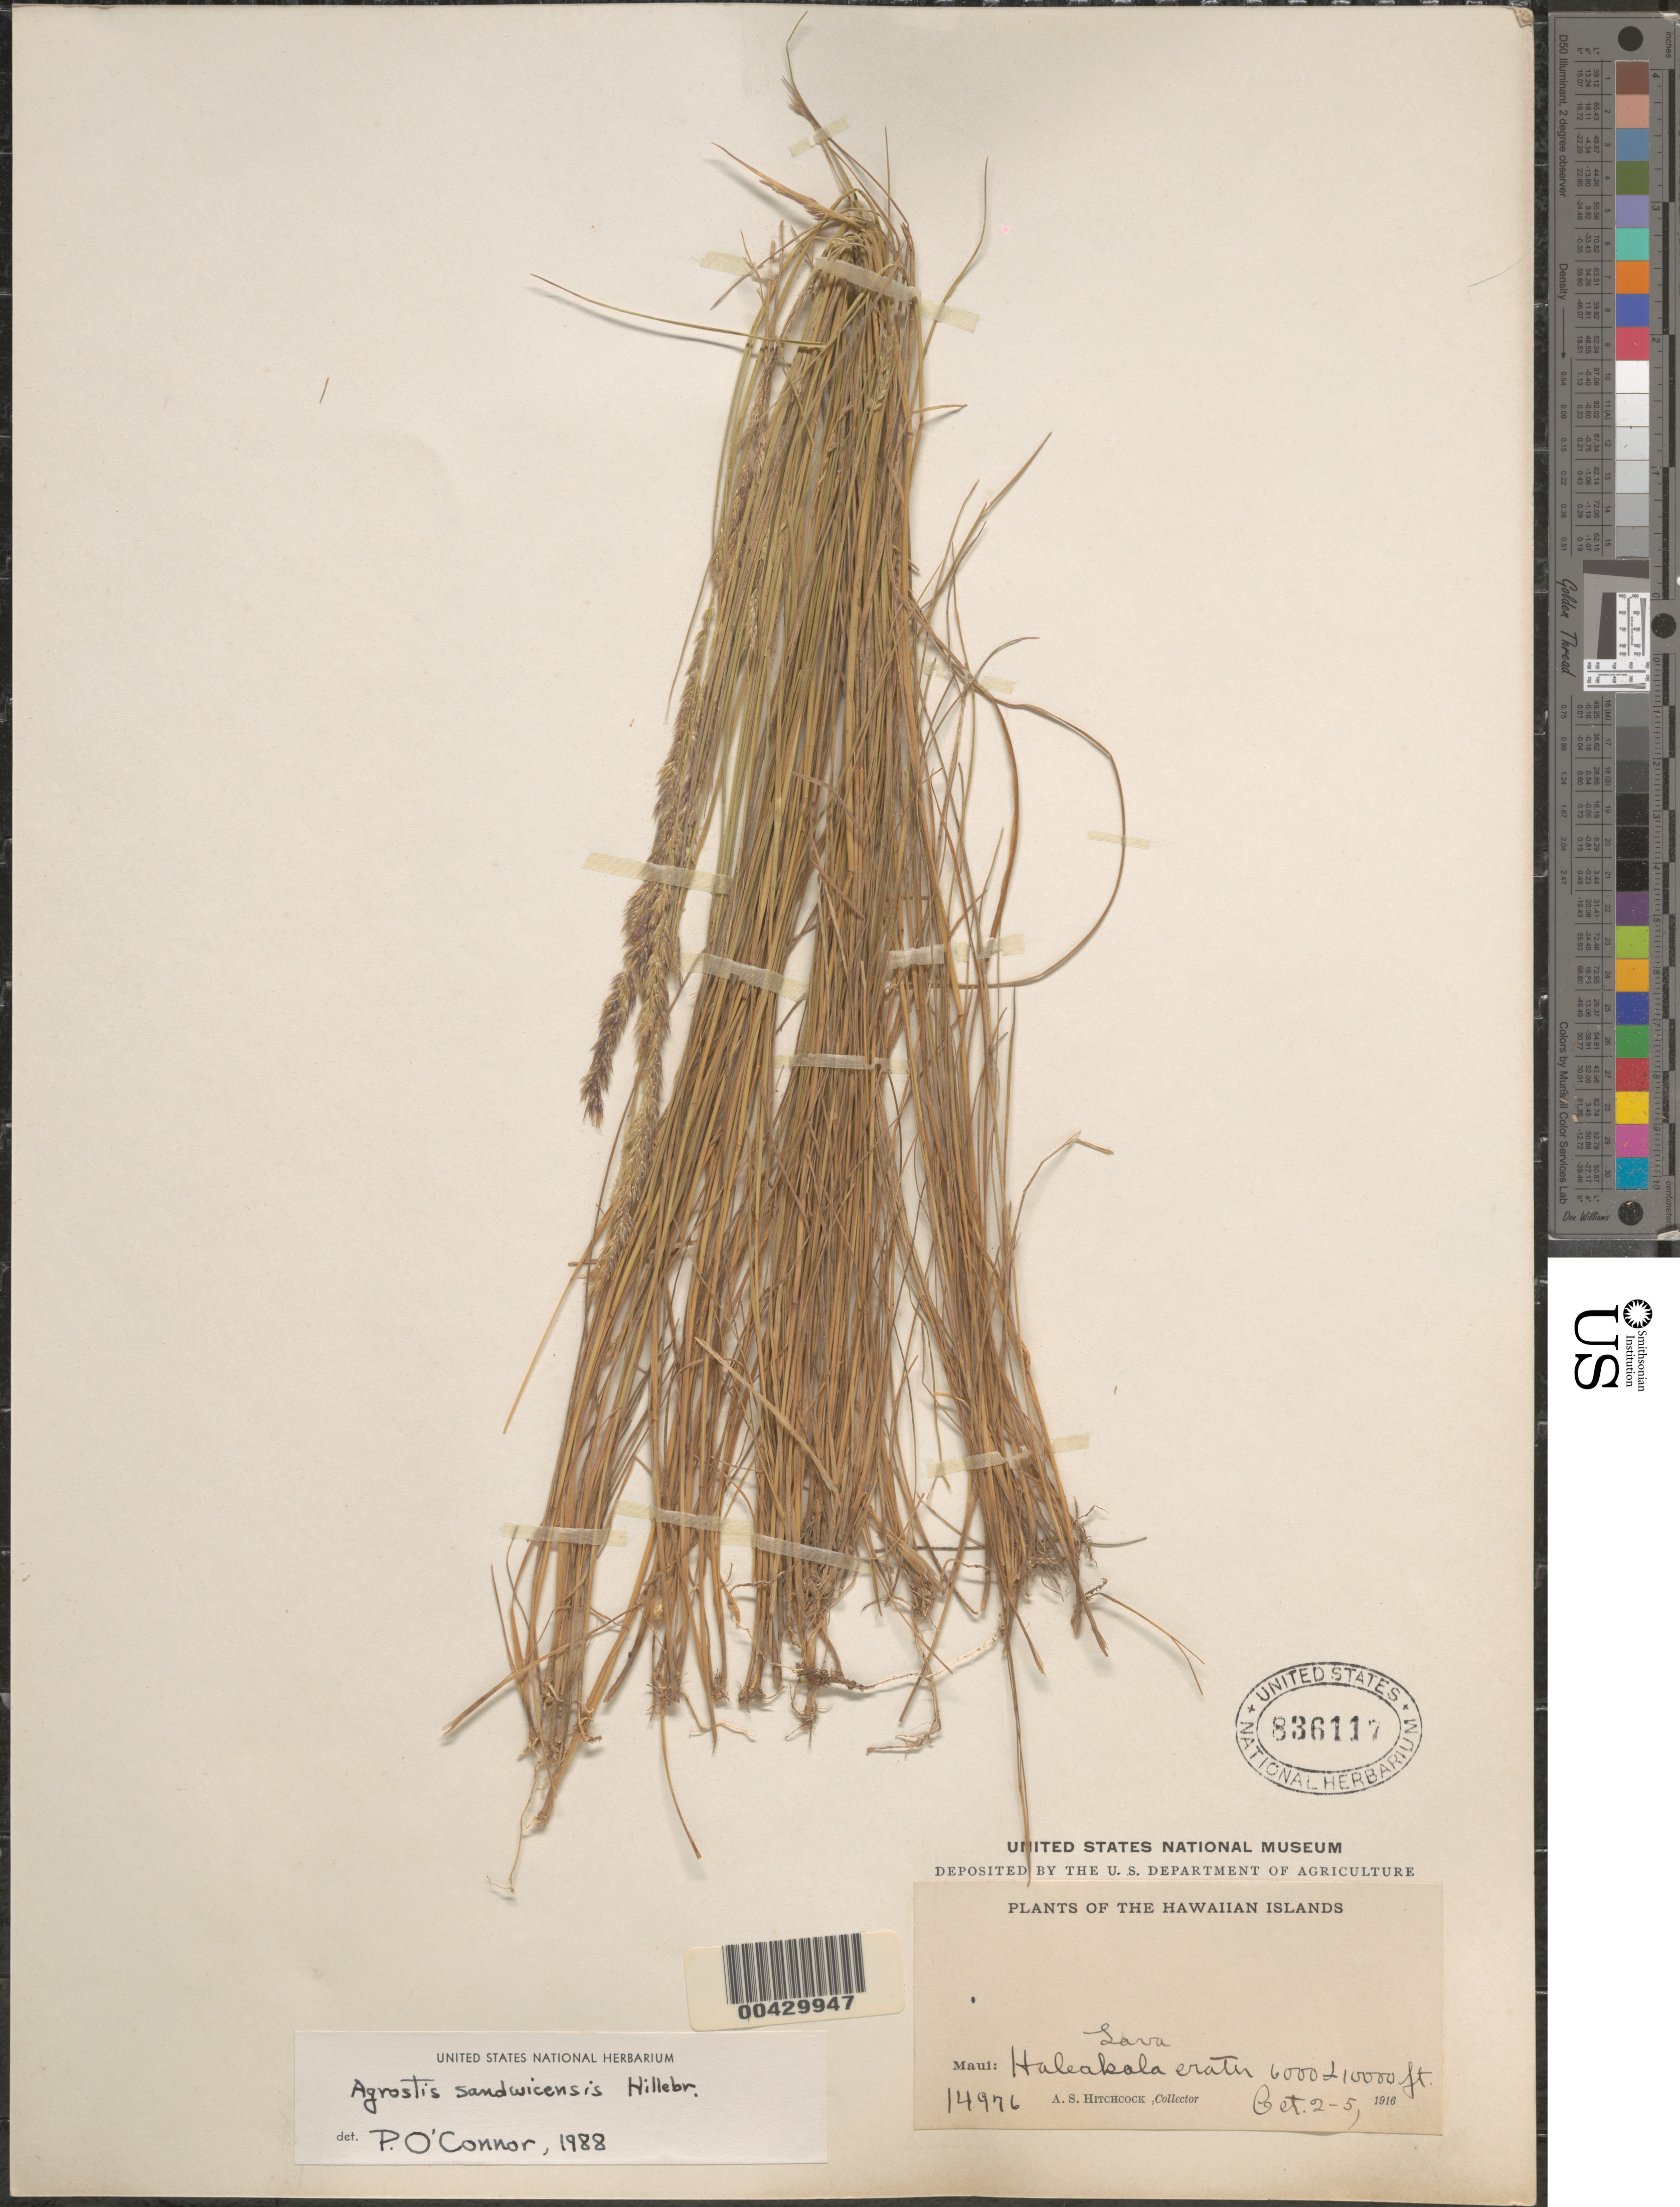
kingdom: Plantae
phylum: Tracheophyta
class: Liliopsida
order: Poales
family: Poaceae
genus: Agrostis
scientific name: Agrostis sandwicensis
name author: Hillebr.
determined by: O'Connor, P.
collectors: A. S. Hitchcock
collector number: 14976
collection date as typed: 2 Oct 1916 to 5 Oct 1916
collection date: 1916-10-02/1916-10-05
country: United States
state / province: Hawaii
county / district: Maui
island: Maui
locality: Haleakala crater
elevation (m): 1829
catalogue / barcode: US 836117